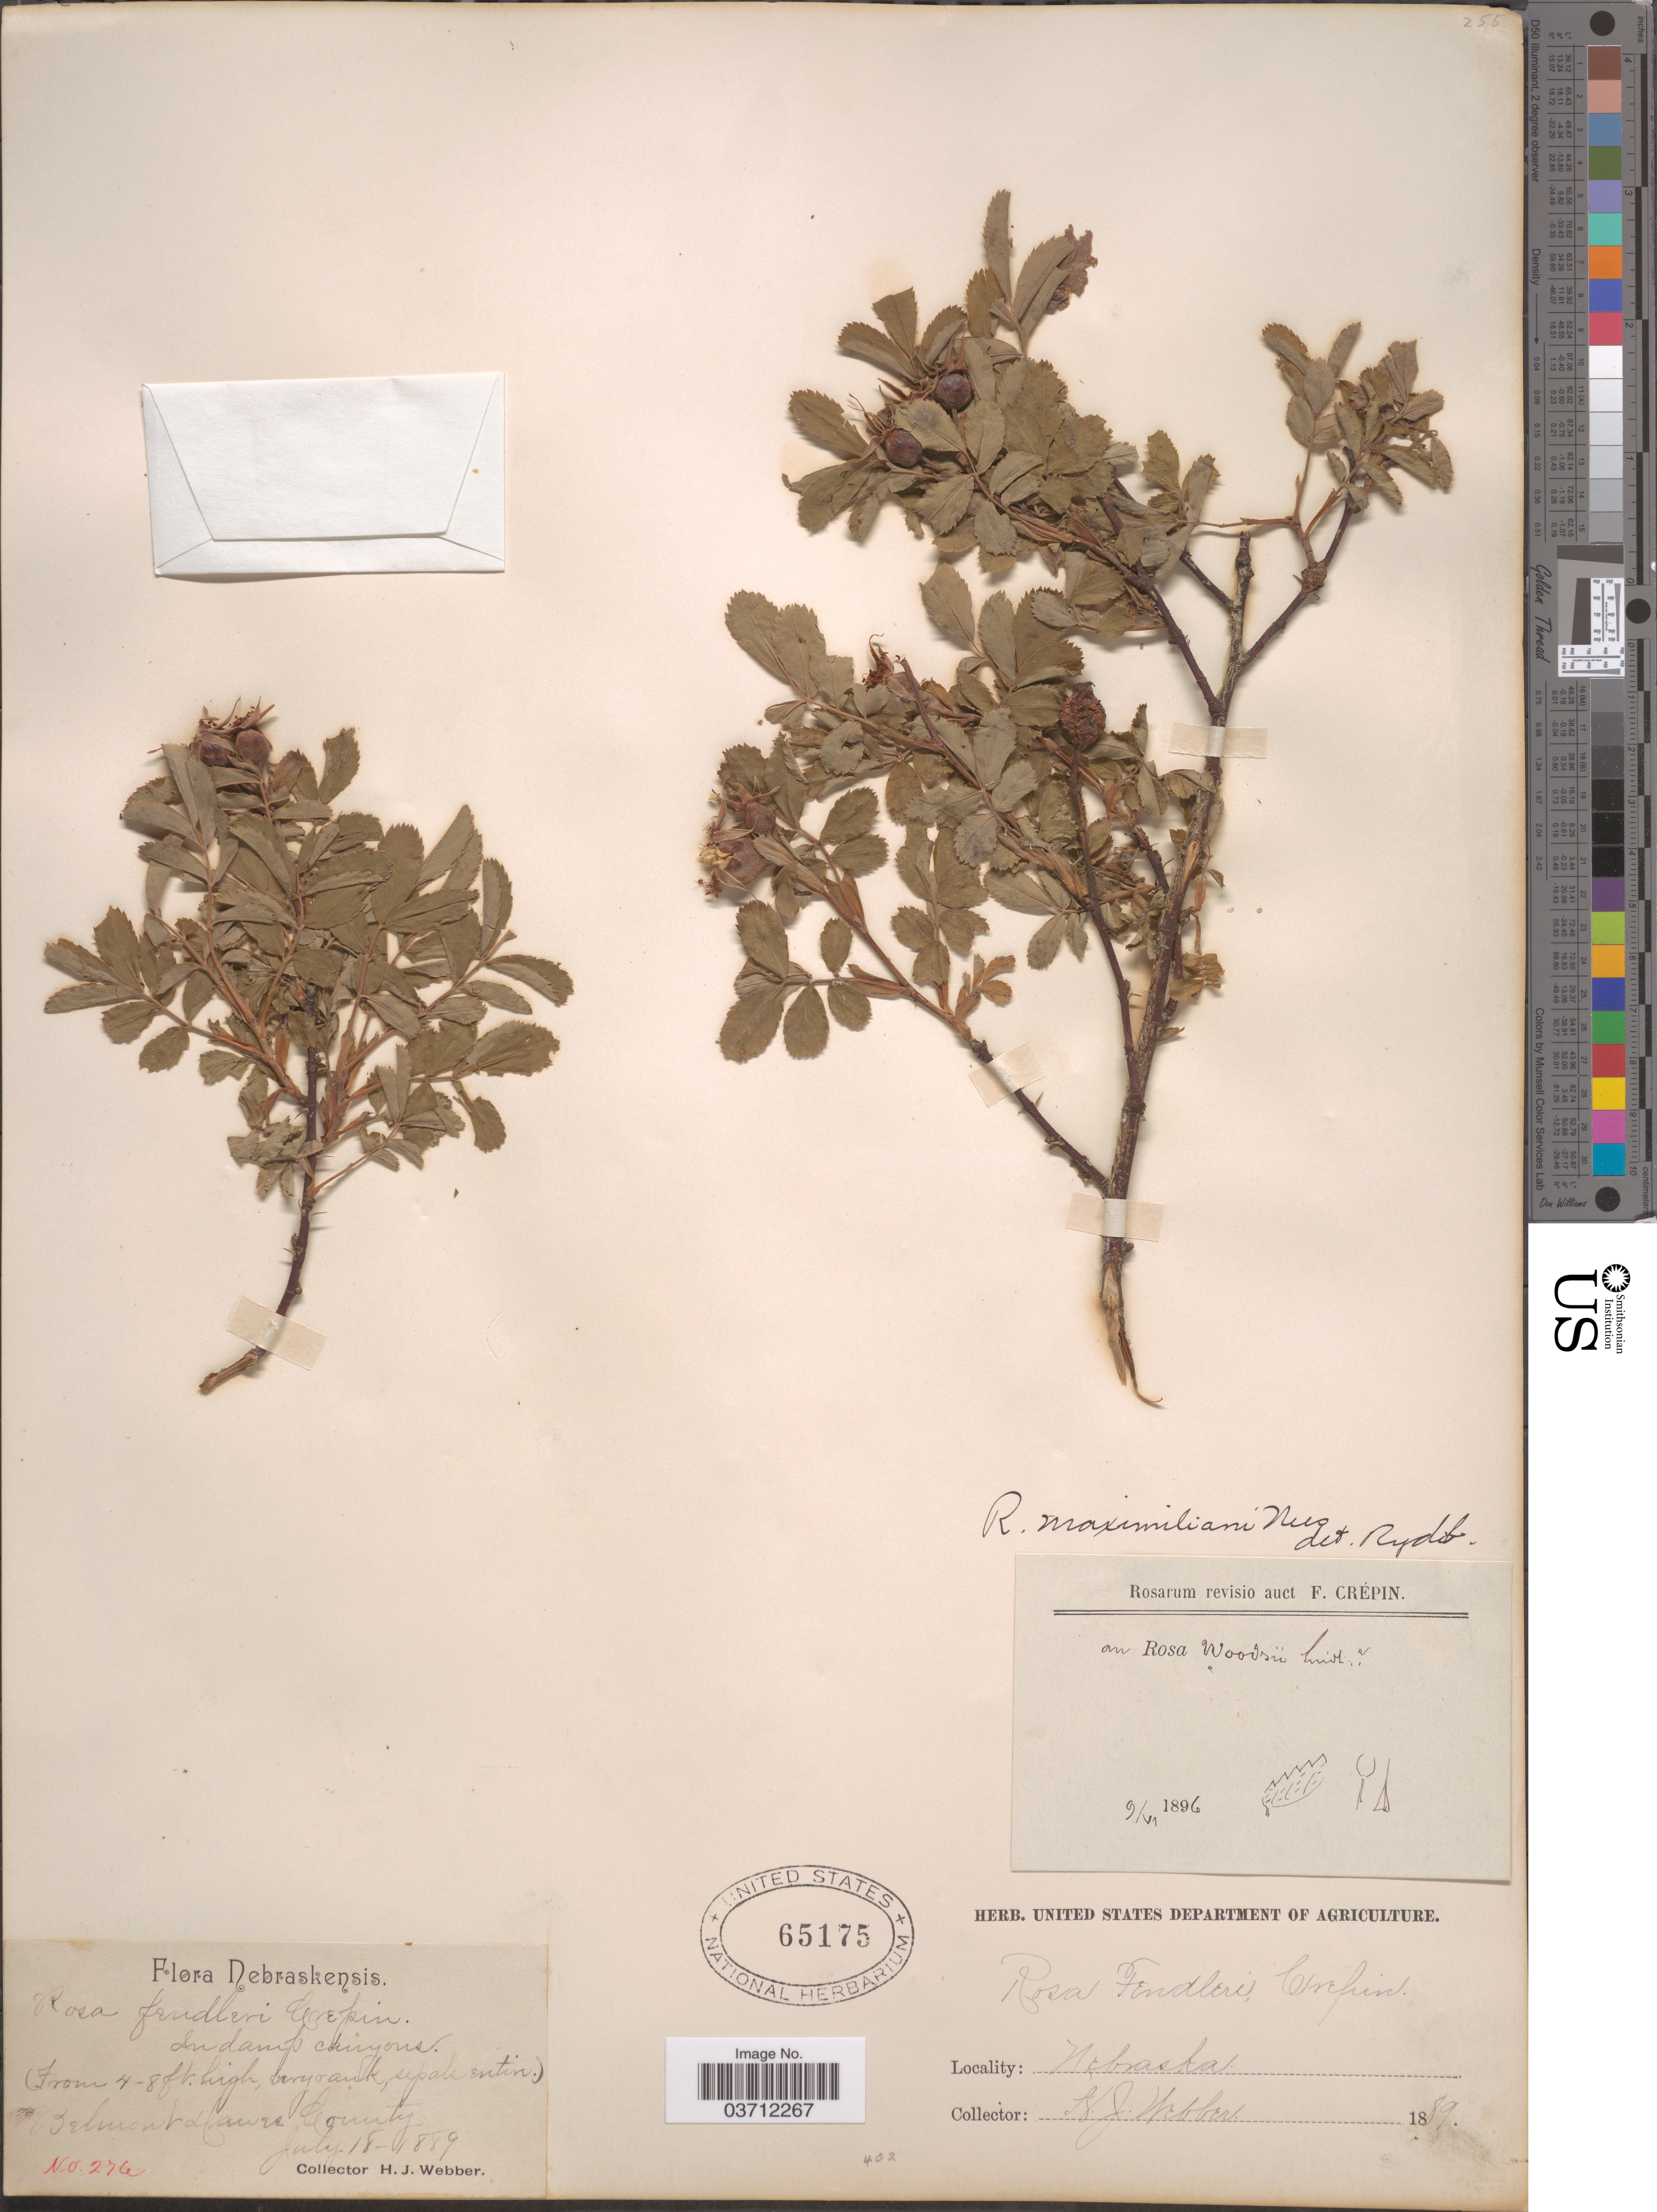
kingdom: Plantae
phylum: Tracheophyta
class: Magnoliopsida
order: Rosales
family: Rosaceae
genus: Rosa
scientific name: Rosa woodsii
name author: Lindl.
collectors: H. Webber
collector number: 274*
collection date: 1889-07-18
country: United States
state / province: Nebraska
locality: In damp canyons. Belmont & Dawes County.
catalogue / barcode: US 65175